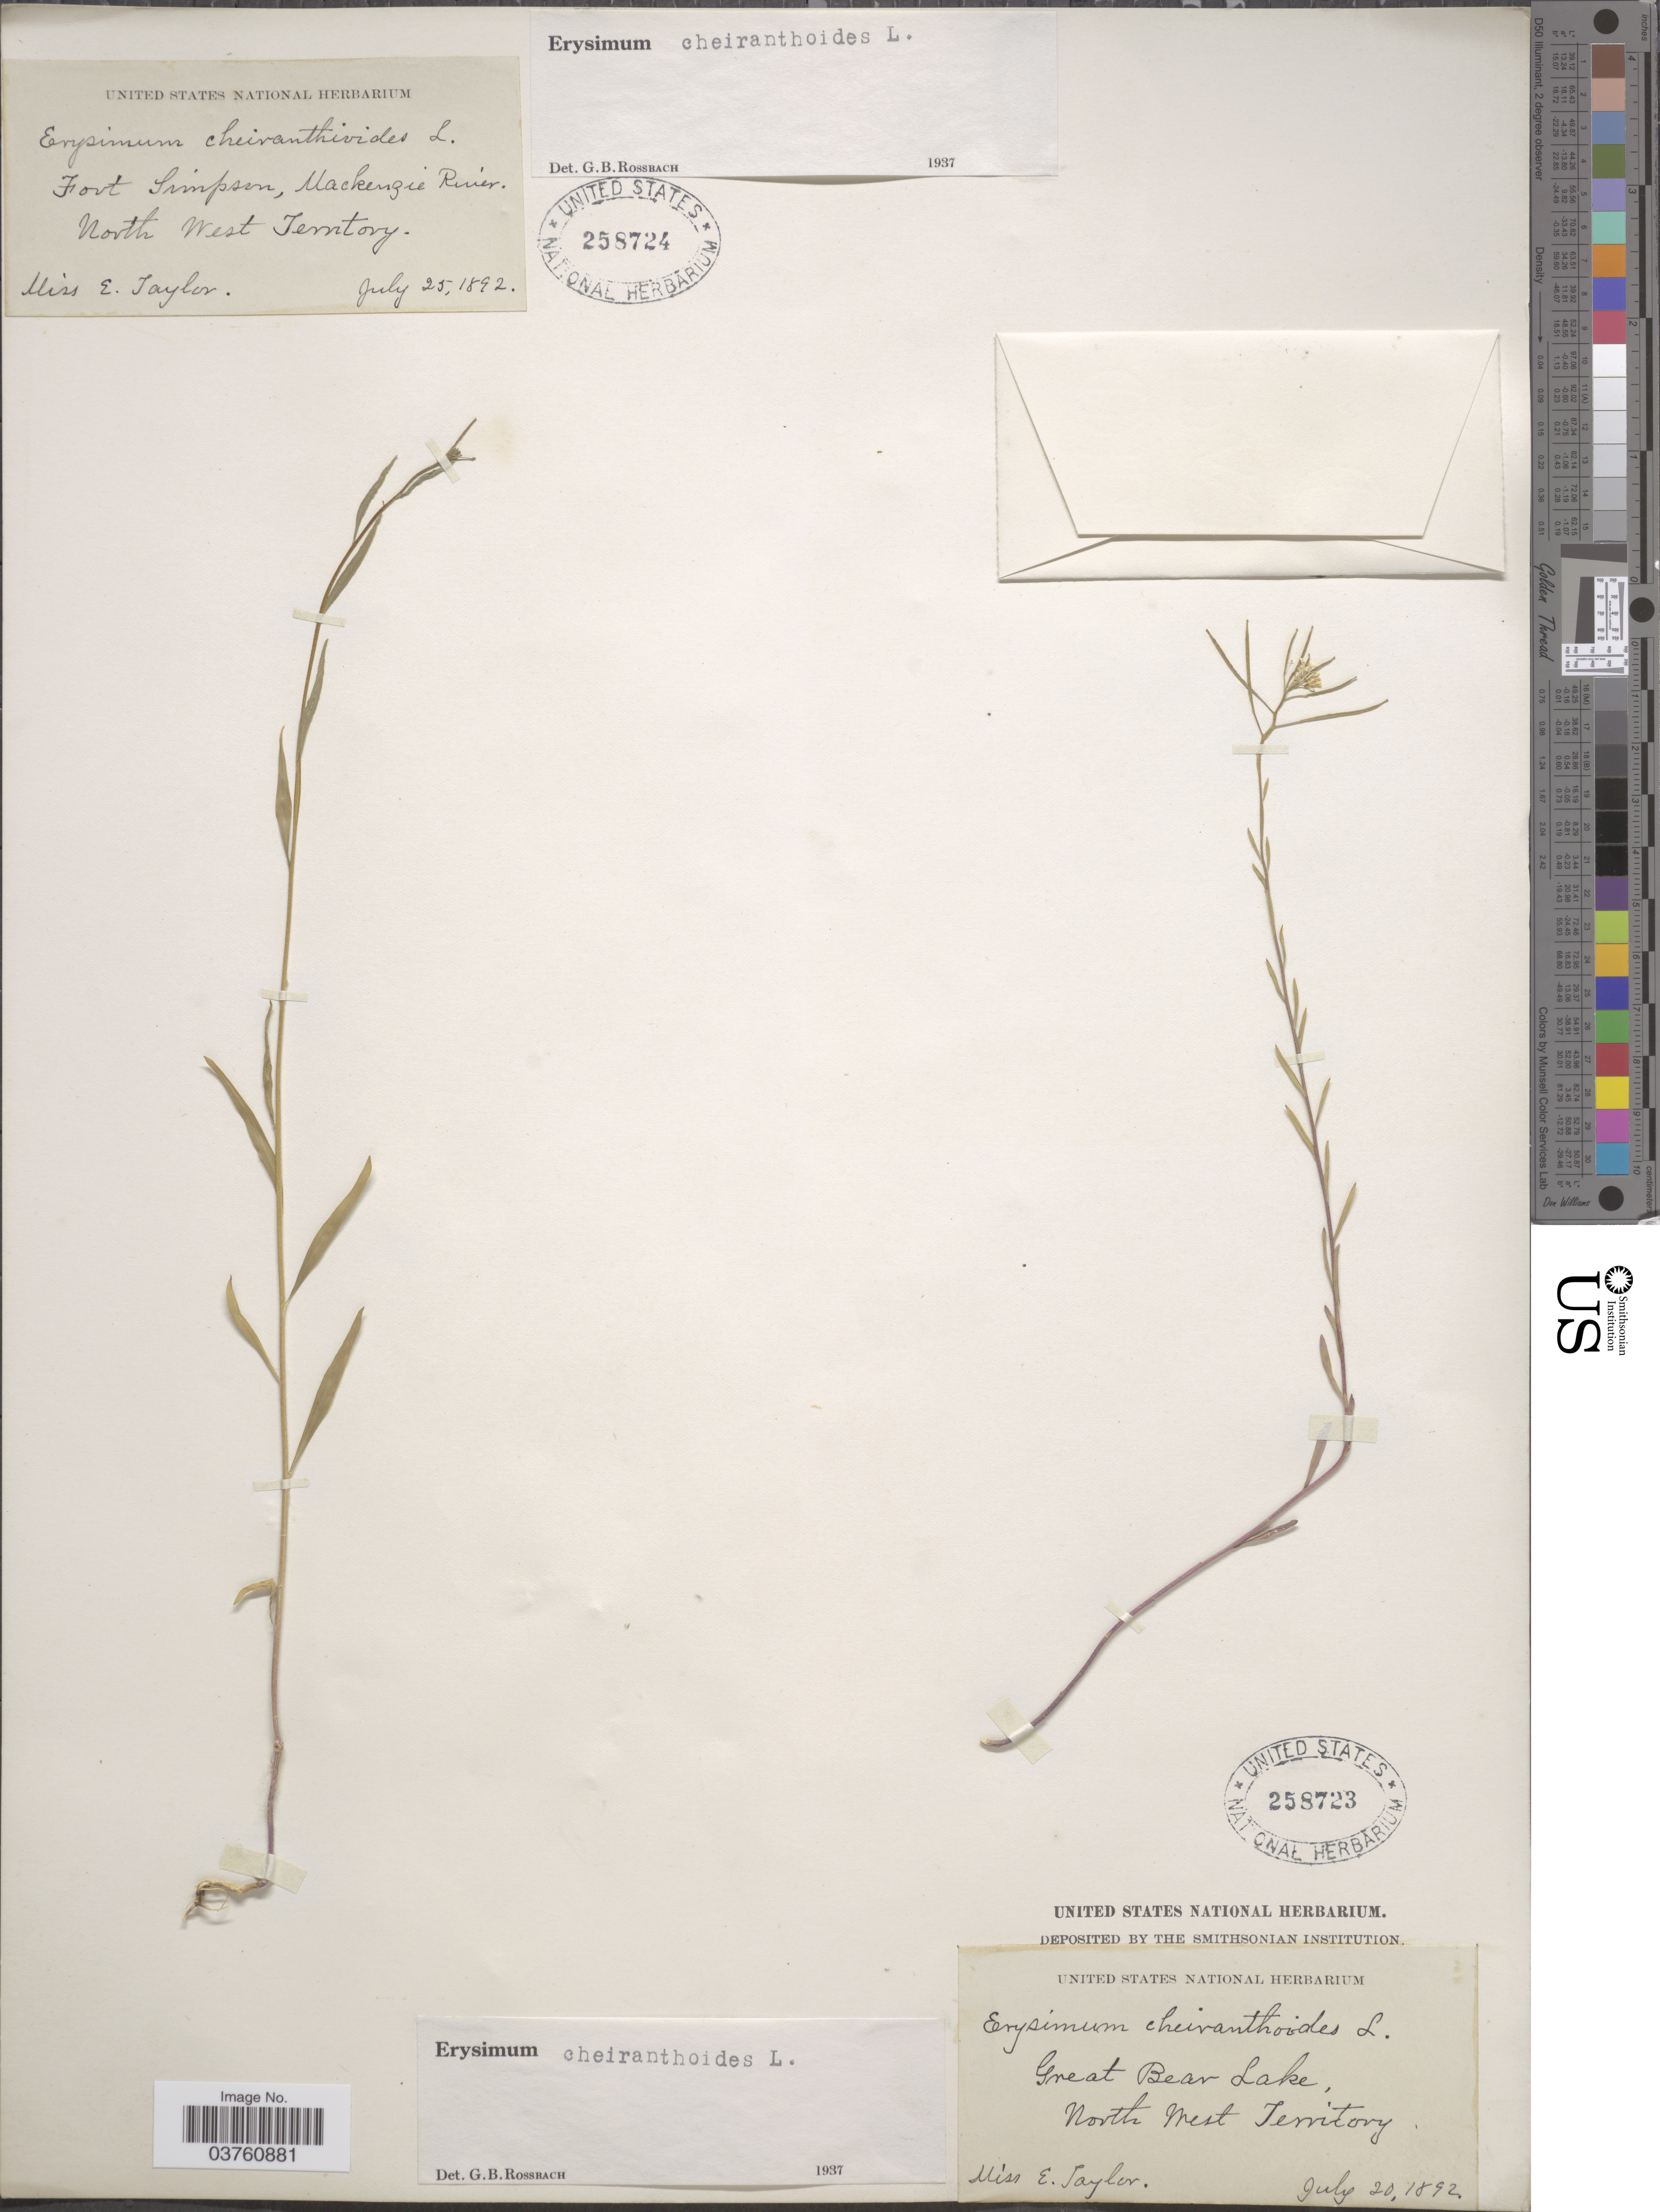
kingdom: Plantae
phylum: Tracheophyta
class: Magnoliopsida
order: Brassicales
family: Brassicaceae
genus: Erysimum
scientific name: Erysimum cheiranthoides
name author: L.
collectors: E. Taylor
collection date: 1892-07-20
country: Canada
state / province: Northwest Territories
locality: Great Bear Lake.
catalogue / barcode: US 258723